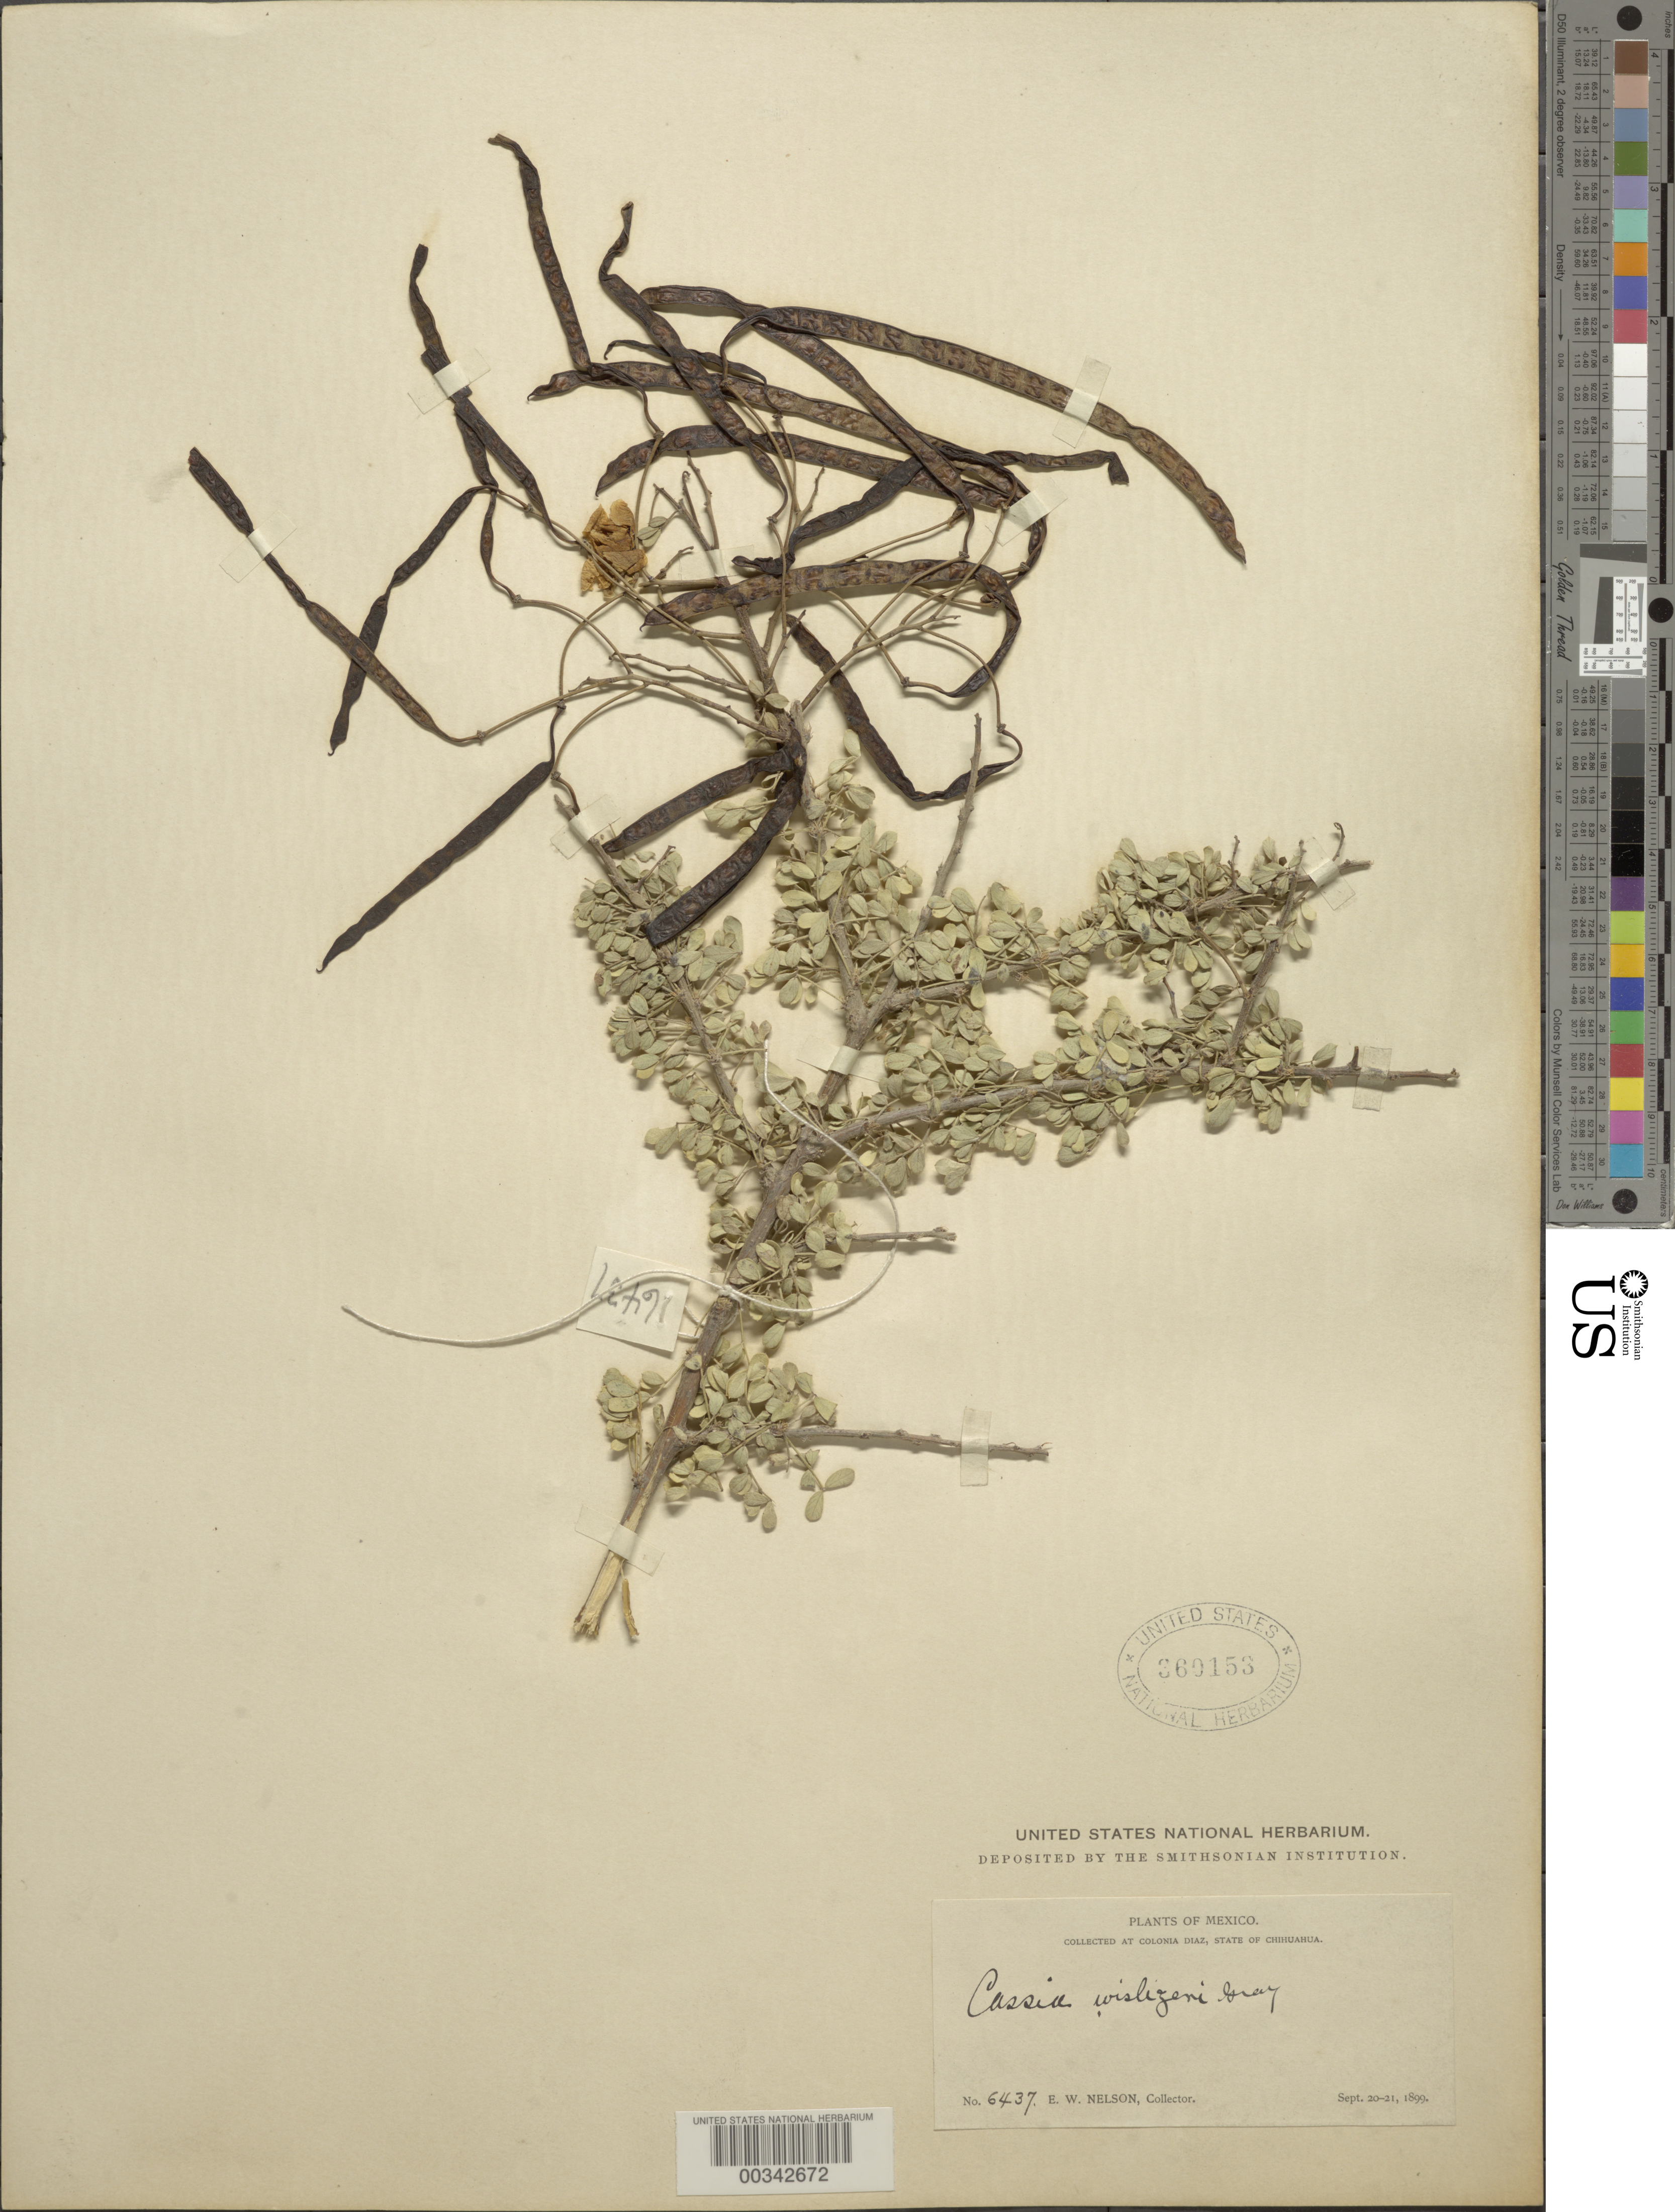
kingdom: Plantae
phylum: Tracheophyta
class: Magnoliopsida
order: Fabales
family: Fabaceae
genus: Senna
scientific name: Senna wislizeni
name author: (A. Gray) H.S. Irwin & Barneby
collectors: E. W. Nelson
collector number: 6437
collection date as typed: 20 Sep 1899 to 21 Sep 1899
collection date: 1899-09-20/1899-09-21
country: Mexico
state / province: Chihuahua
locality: At Colonia Diaz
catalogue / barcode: US 369153